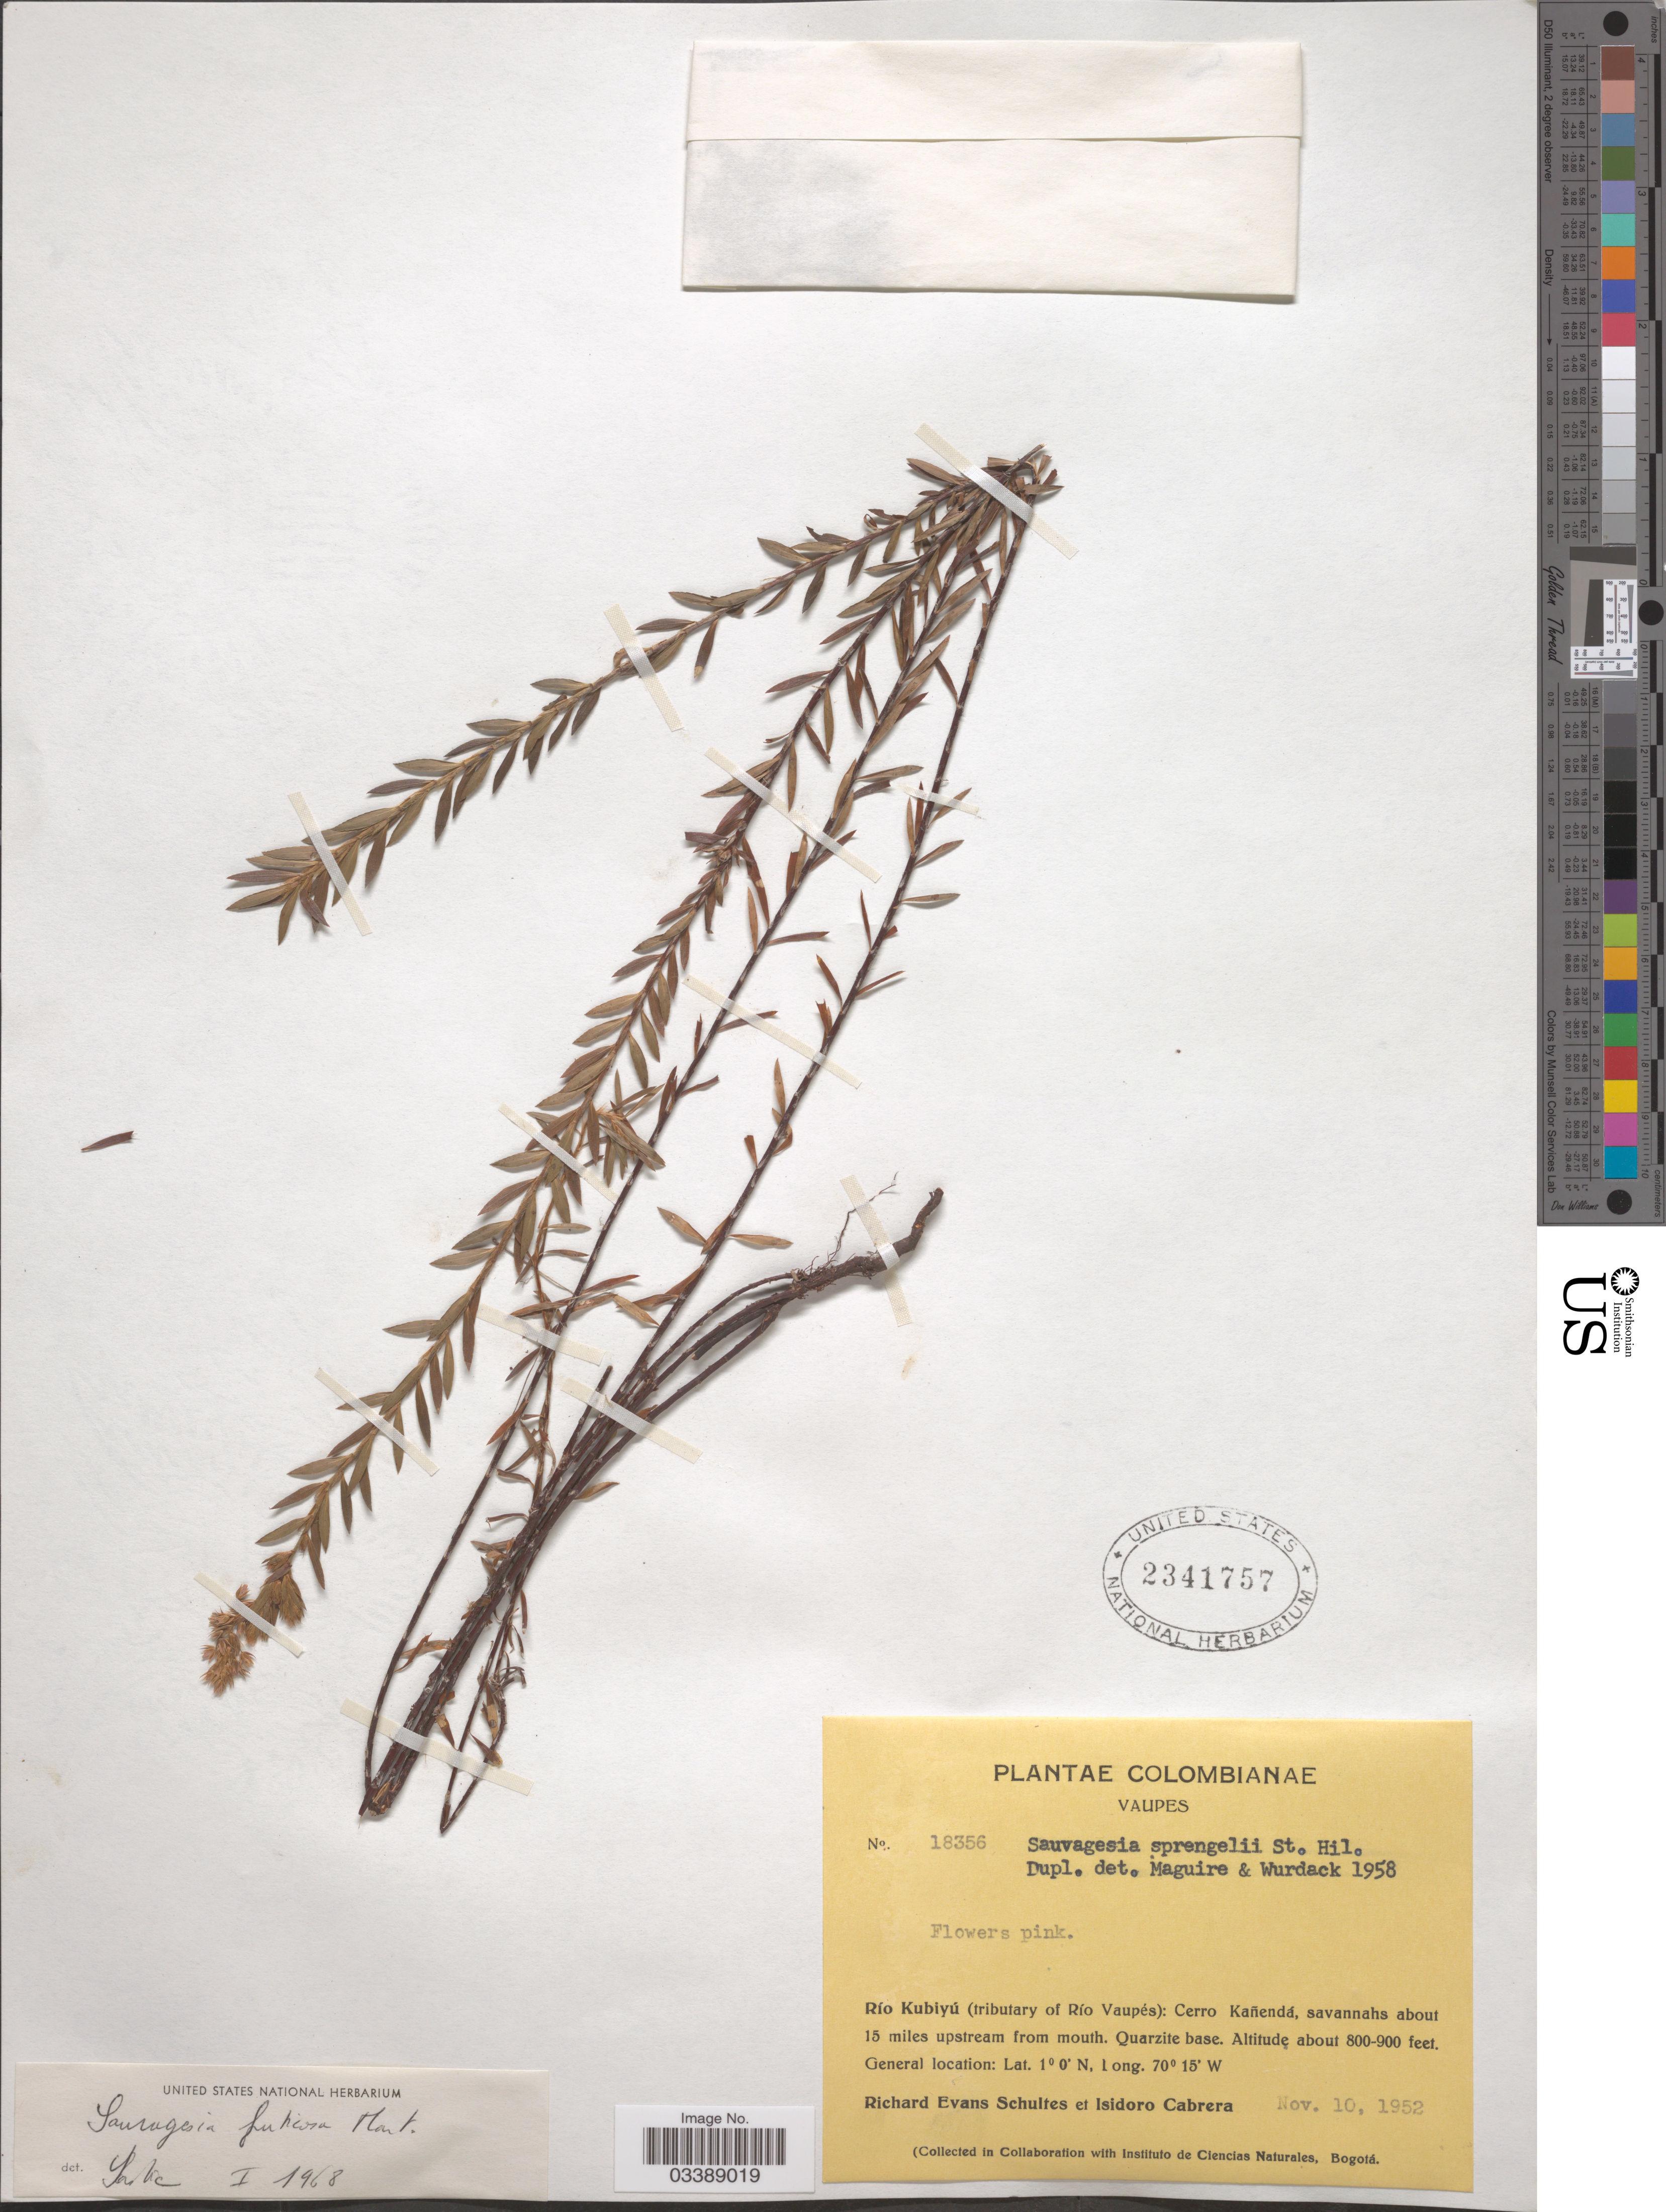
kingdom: Plantae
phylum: Tracheophyta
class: Magnoliopsida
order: Malpighiales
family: Ochnaceae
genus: Sauvagesia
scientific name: Sauvagesia fruticosa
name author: Mart.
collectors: R. E. Schultes & I. Cabrera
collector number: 18356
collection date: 1952-11-10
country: Colombia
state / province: Vaupés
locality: Río Kubiyú (tributary of Río Vaupés): Cerro Kañendá, savannahs about 15 miles upstream from mouth. Quarzite base.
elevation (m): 244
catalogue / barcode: US 2341757